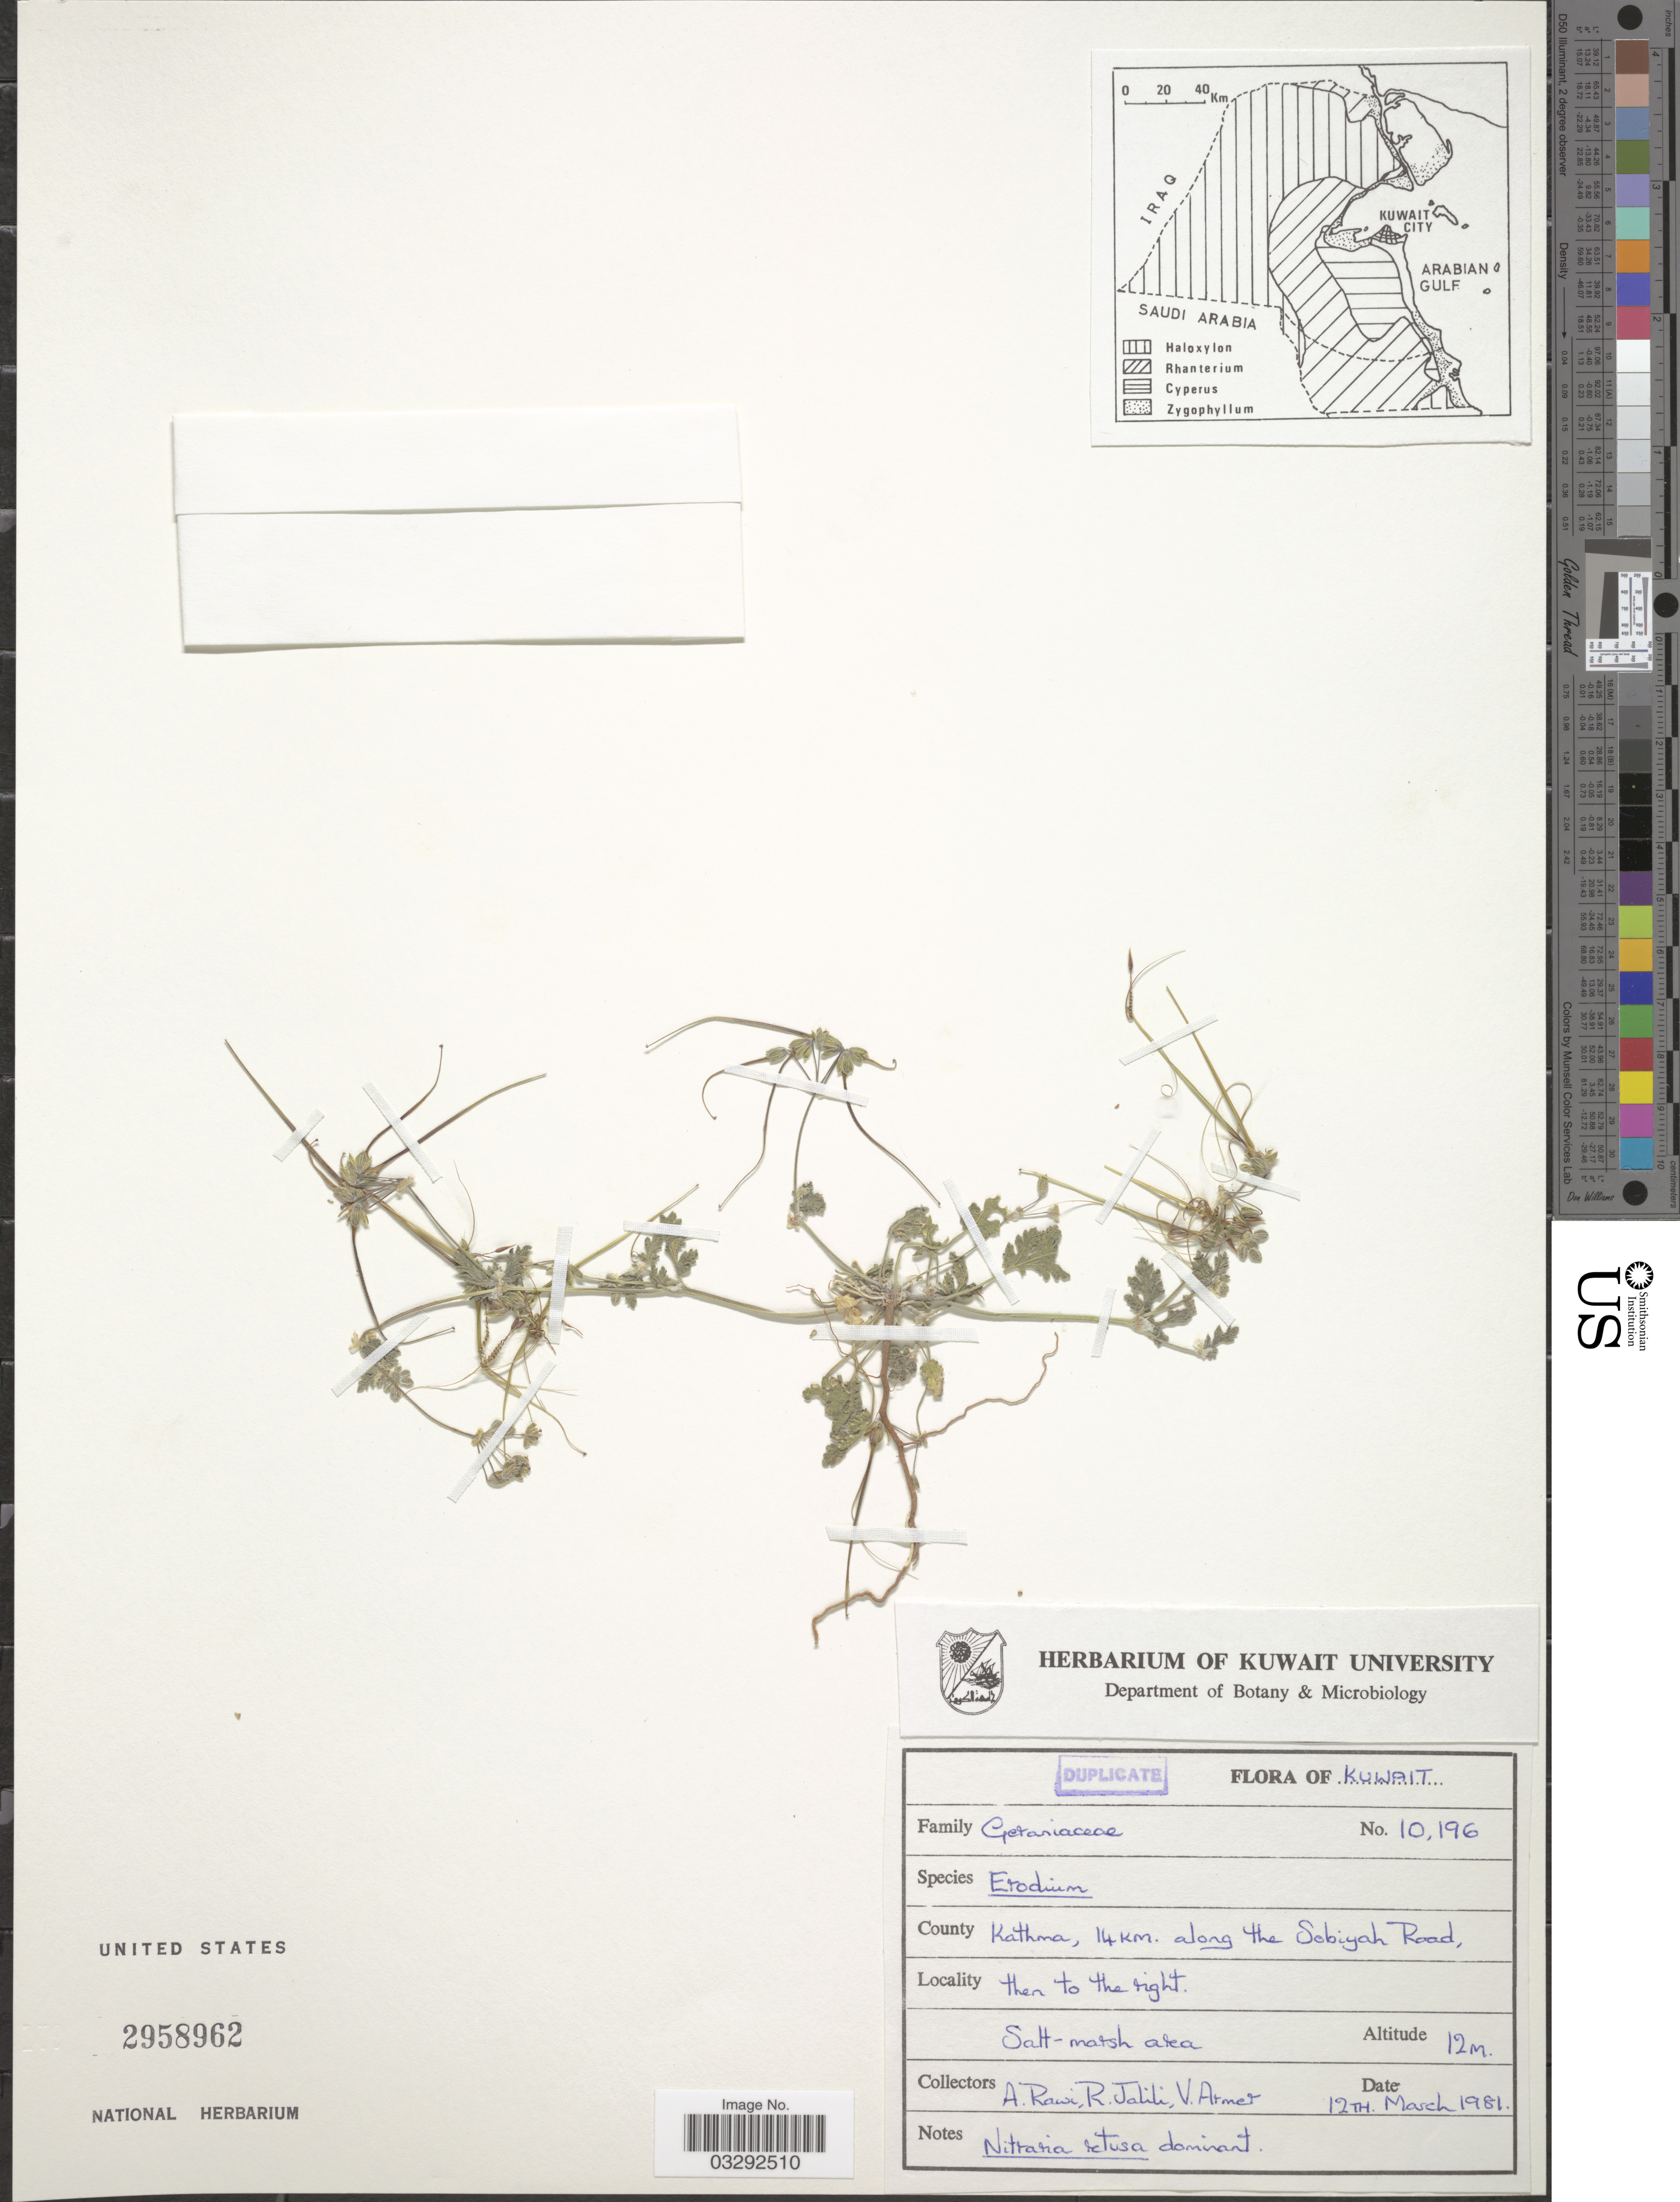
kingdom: Plantae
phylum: Tracheophyta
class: Magnoliopsida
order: Geraniales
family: Geraniaceae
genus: Erodium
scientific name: Erodium sp.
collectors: A. Rawi, R. Jalili & V. Armet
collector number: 10196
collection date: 1981-03-12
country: Kuwait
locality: County Kathma, 14 km. along the Sobiyah Road.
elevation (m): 12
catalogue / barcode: US 2958962